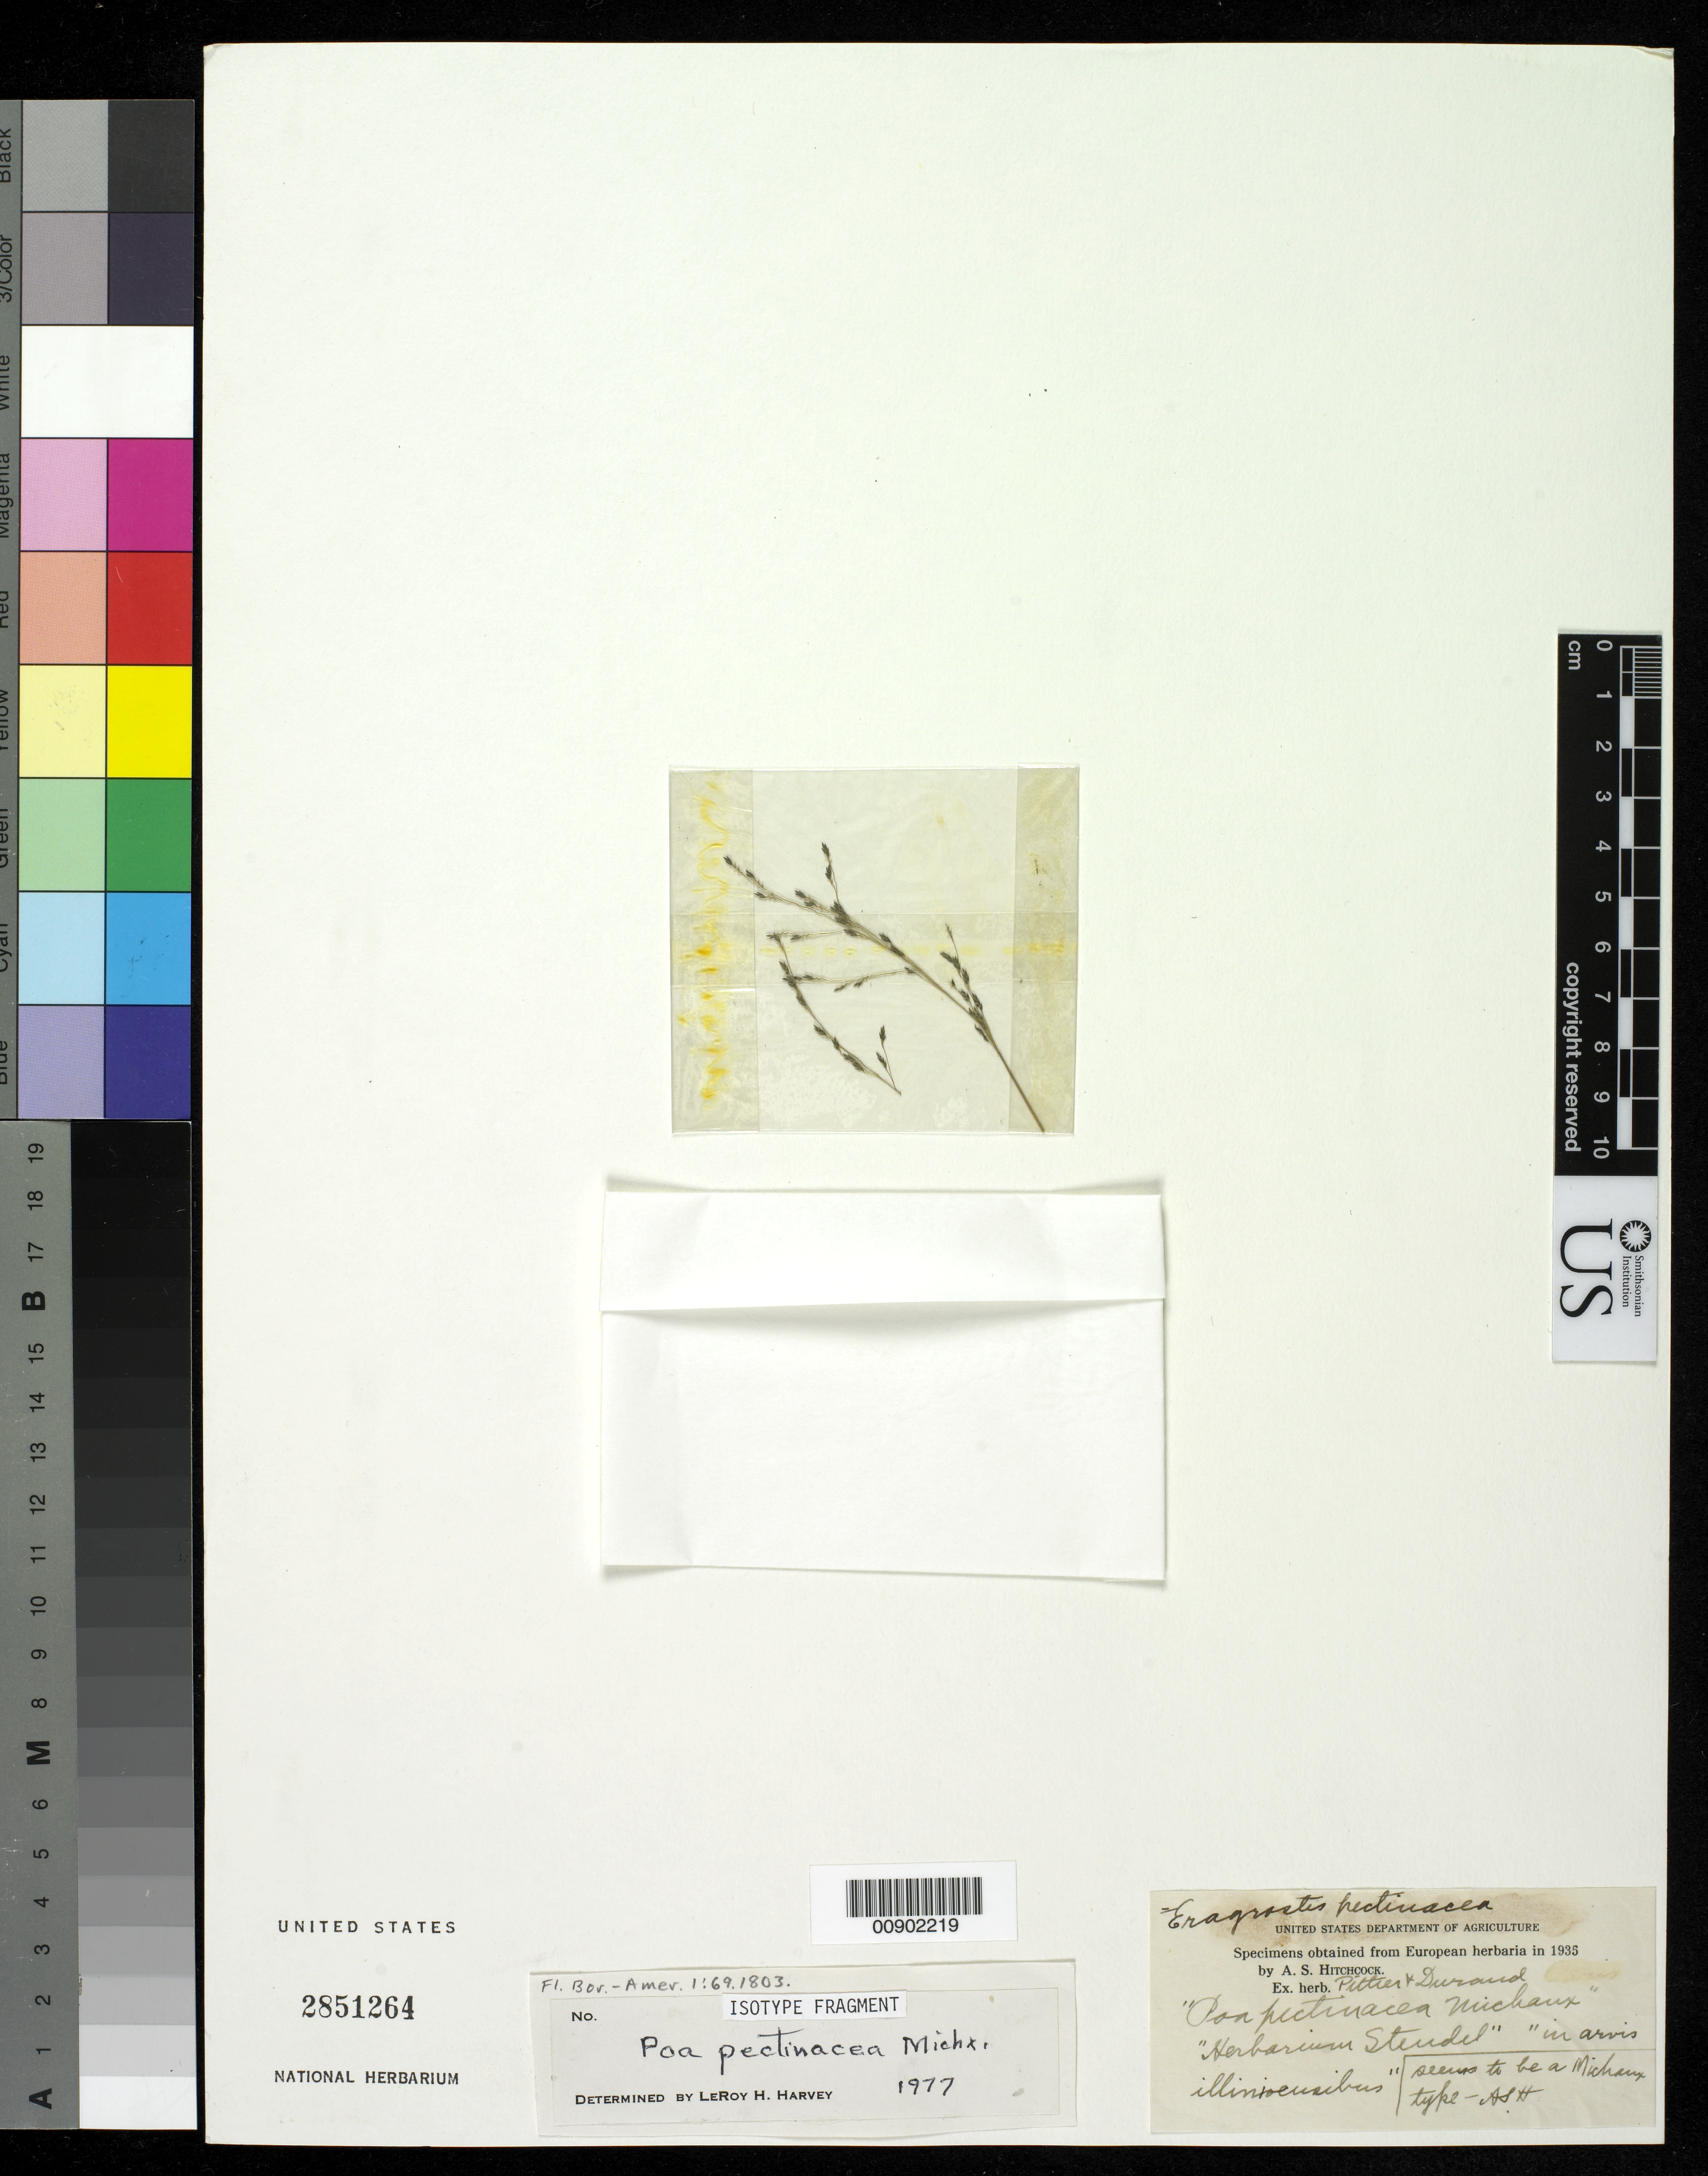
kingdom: Plantae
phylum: Tracheophyta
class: Liliopsida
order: Poales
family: Poaceae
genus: Poa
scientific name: Poa pectinacea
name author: Michx.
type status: Isotype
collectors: A. Michaux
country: United States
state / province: Illinois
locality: In arvis Illinoensibus.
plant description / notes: Fragmentary material of type specimen ex herb. Pittier & Durand.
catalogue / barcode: US 2851264